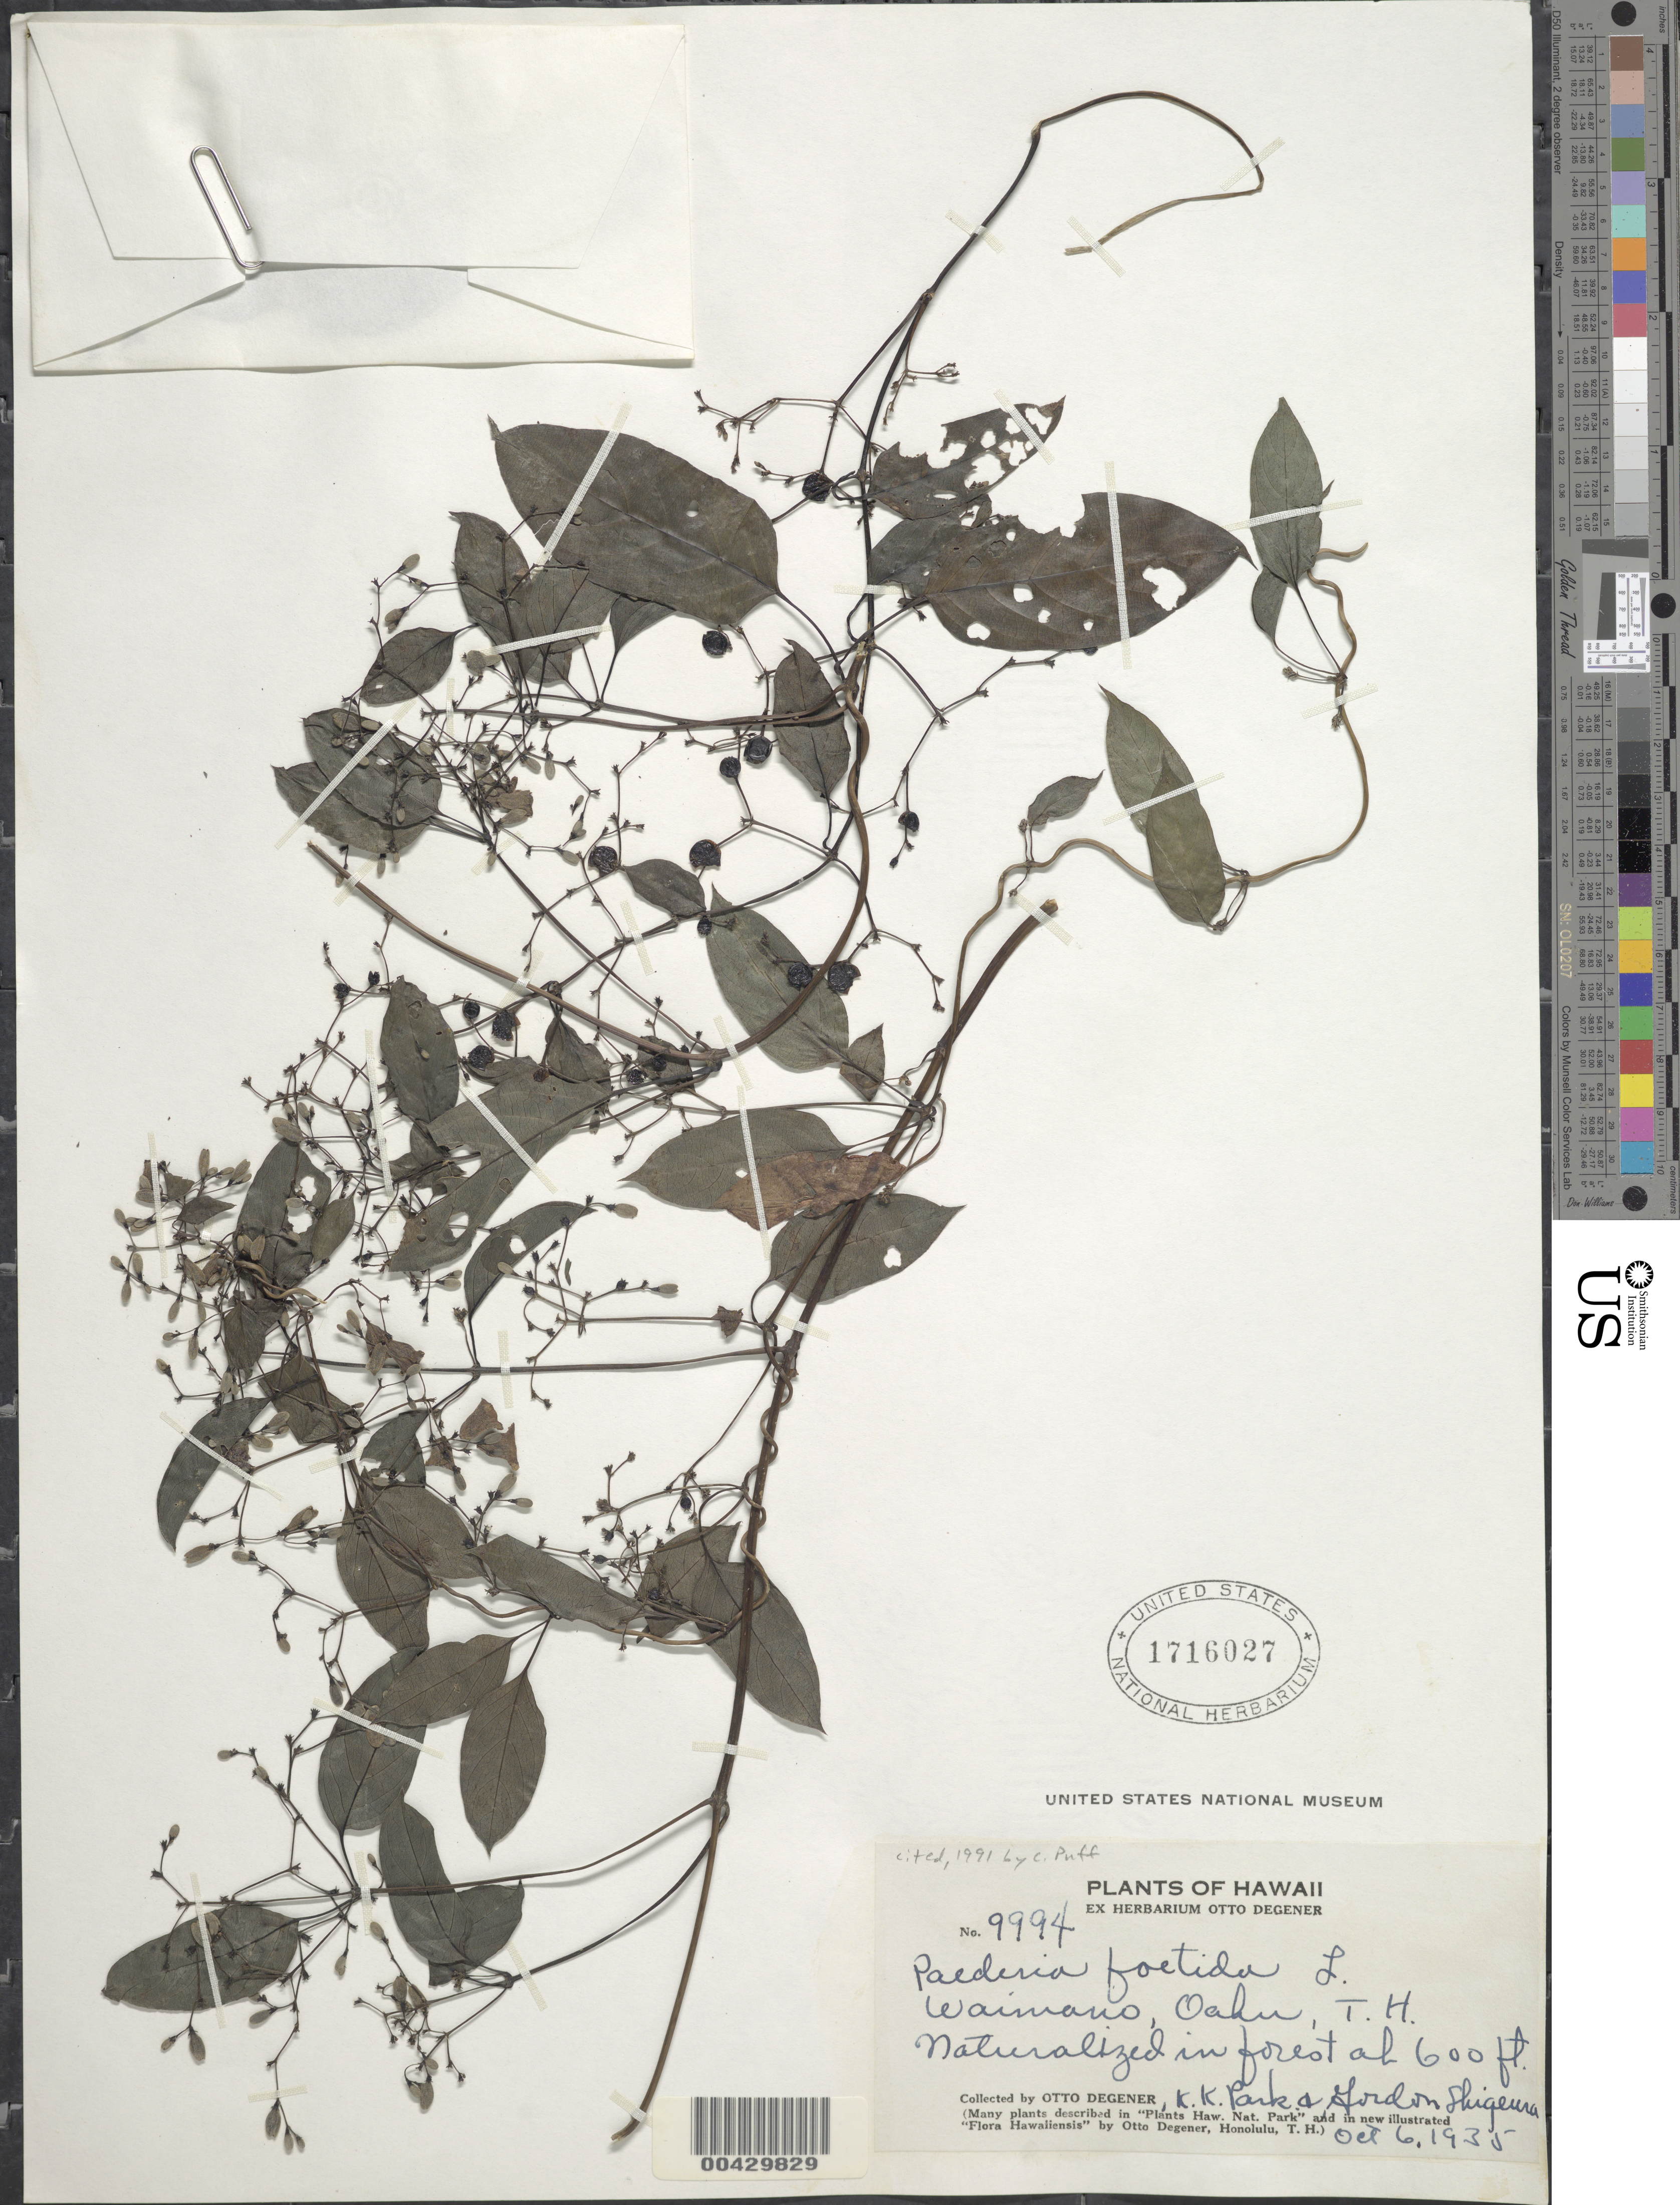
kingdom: Plantae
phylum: Tracheophyta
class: Magnoliopsida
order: Gentianales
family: Rubiaceae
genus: Paederia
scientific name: Paederia foetida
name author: L.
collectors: O. Degener, K. Park & G. Shigeura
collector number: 9994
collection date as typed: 6 Oct 1935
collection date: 1935-10-06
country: United States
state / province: Hawaii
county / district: Honolulu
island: Oahu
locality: Waimano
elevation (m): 183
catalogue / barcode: US 1716027